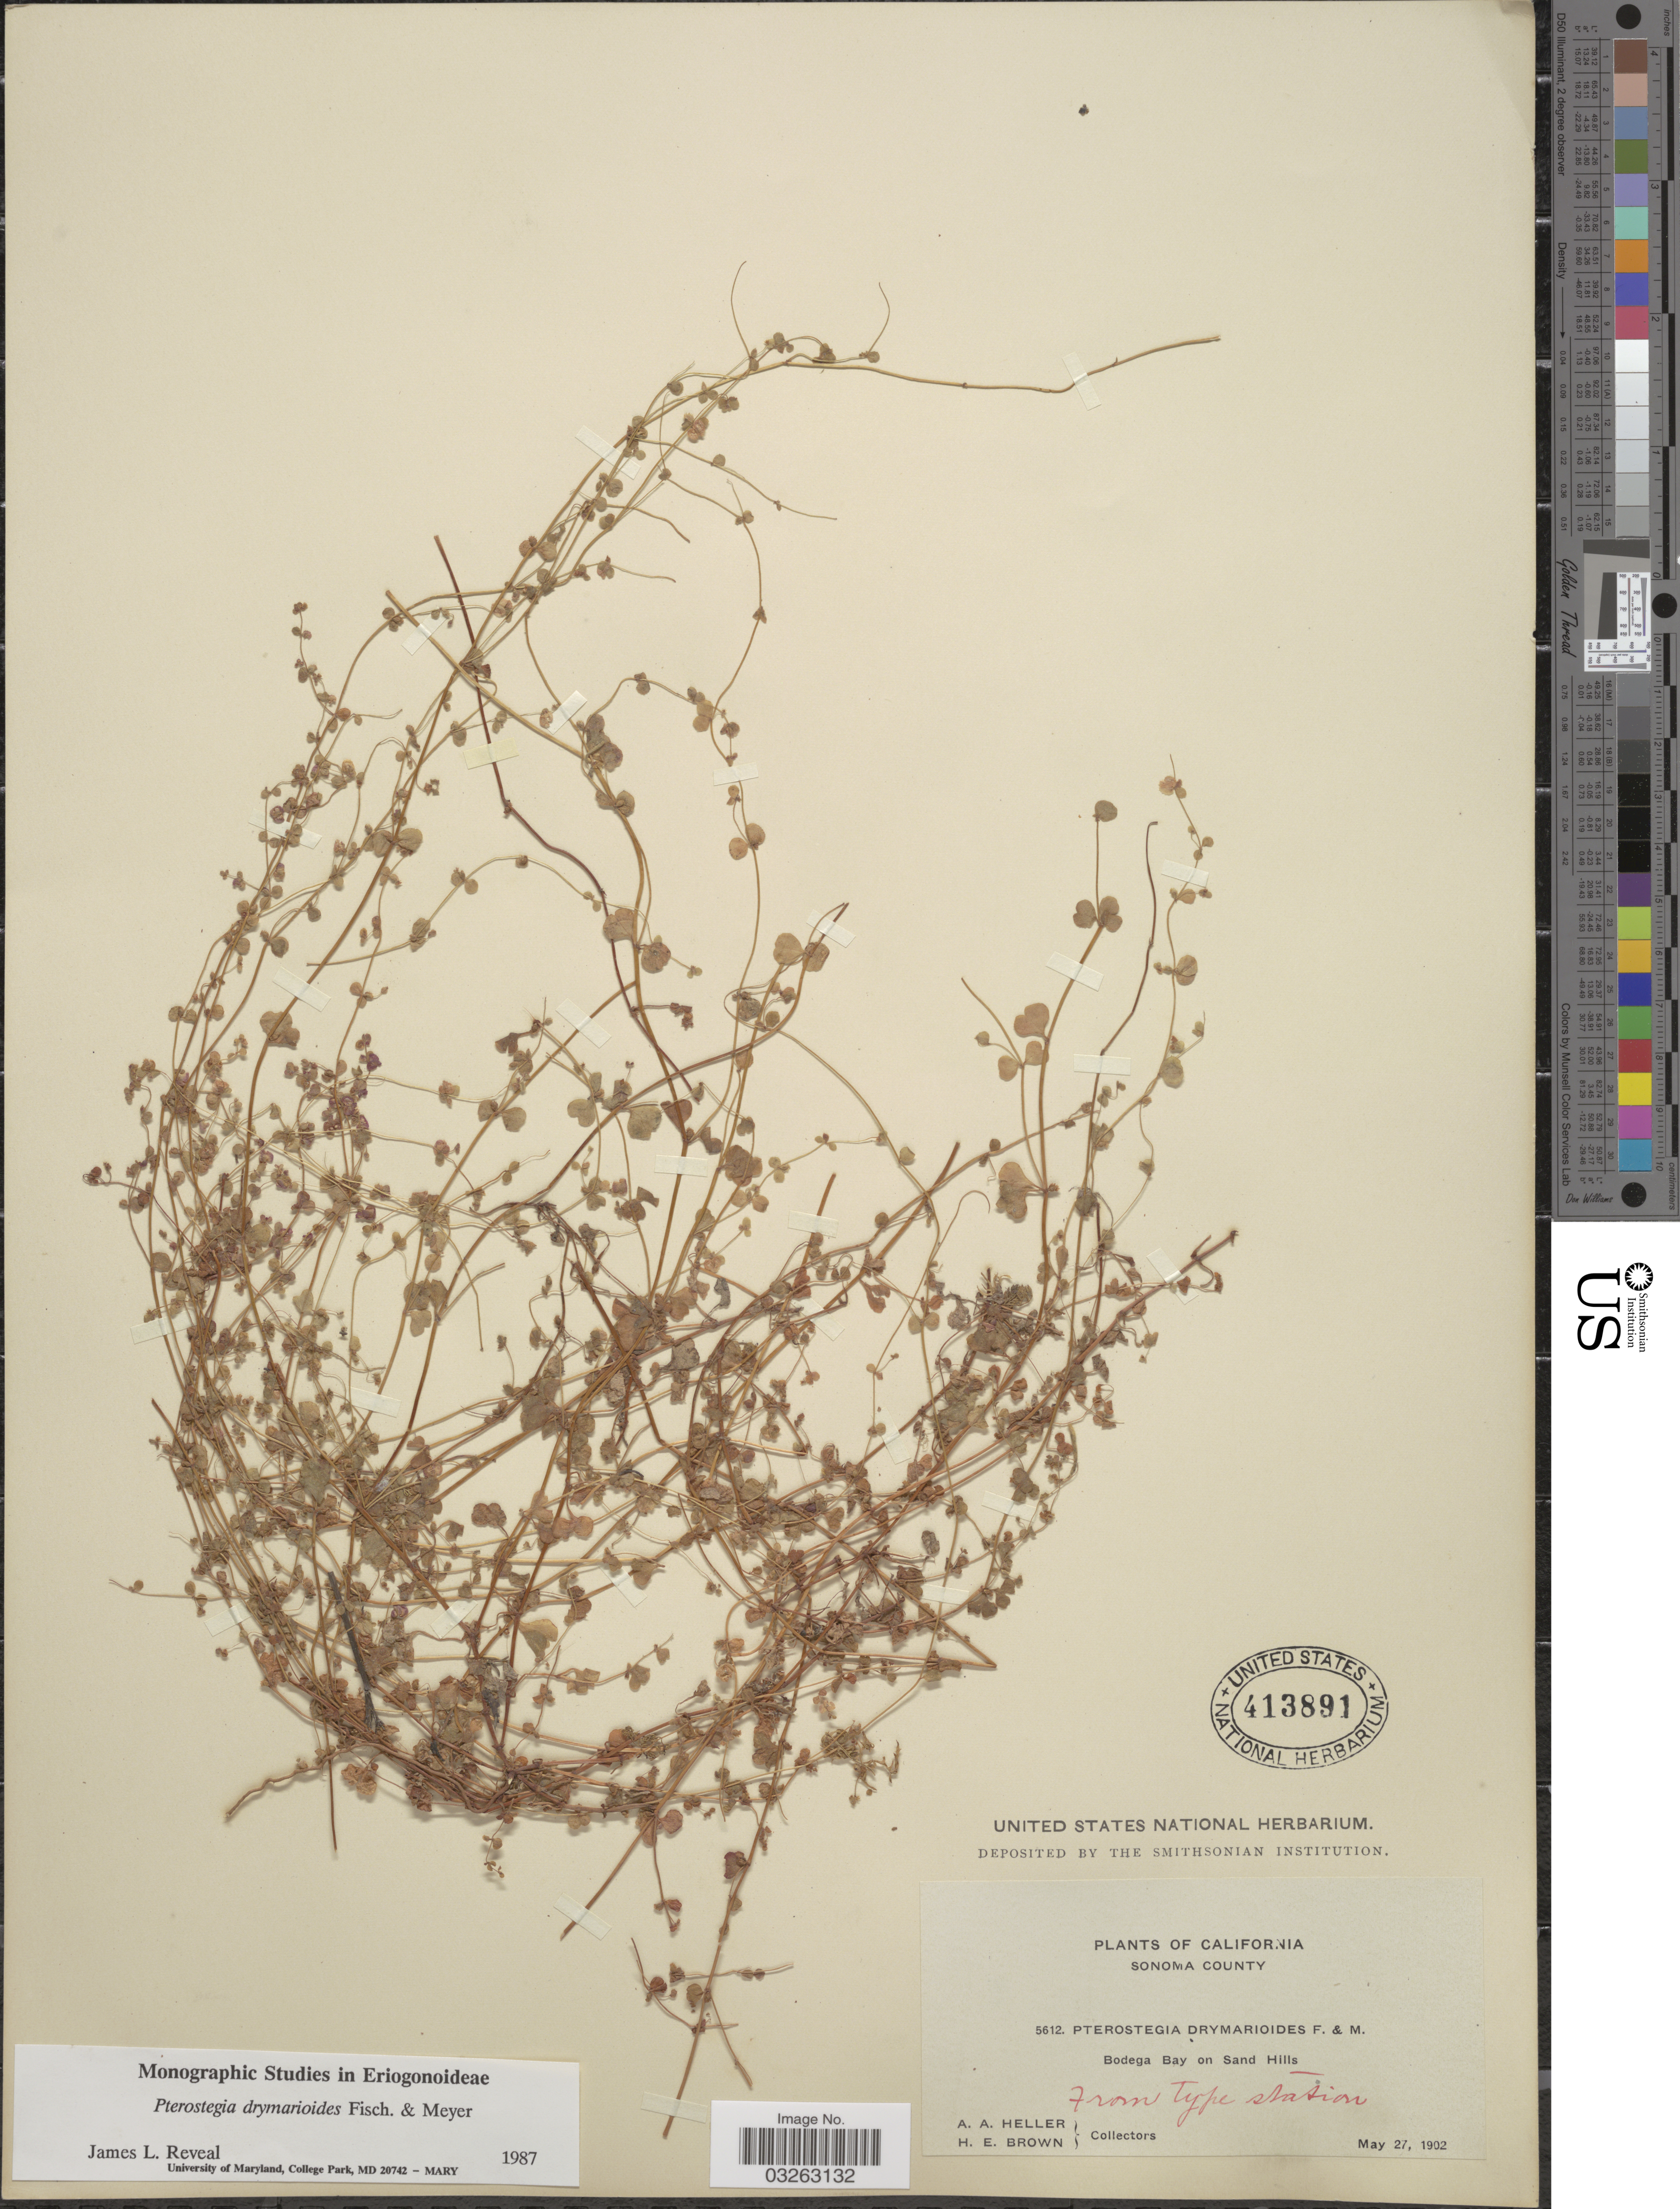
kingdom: Plantae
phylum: Tracheophyta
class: Magnoliopsida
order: Caryophyllales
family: Polygonaceae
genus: Pterostegia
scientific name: Pterostegia drymarioides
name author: Fisch. & C.A. Mey.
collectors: A. A. Heller & H. E. Brown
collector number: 5612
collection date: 1902-05-27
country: United States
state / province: California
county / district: Sonoma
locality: Sonoma County, Bodega Bay on Sand Hills.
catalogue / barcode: US 413891